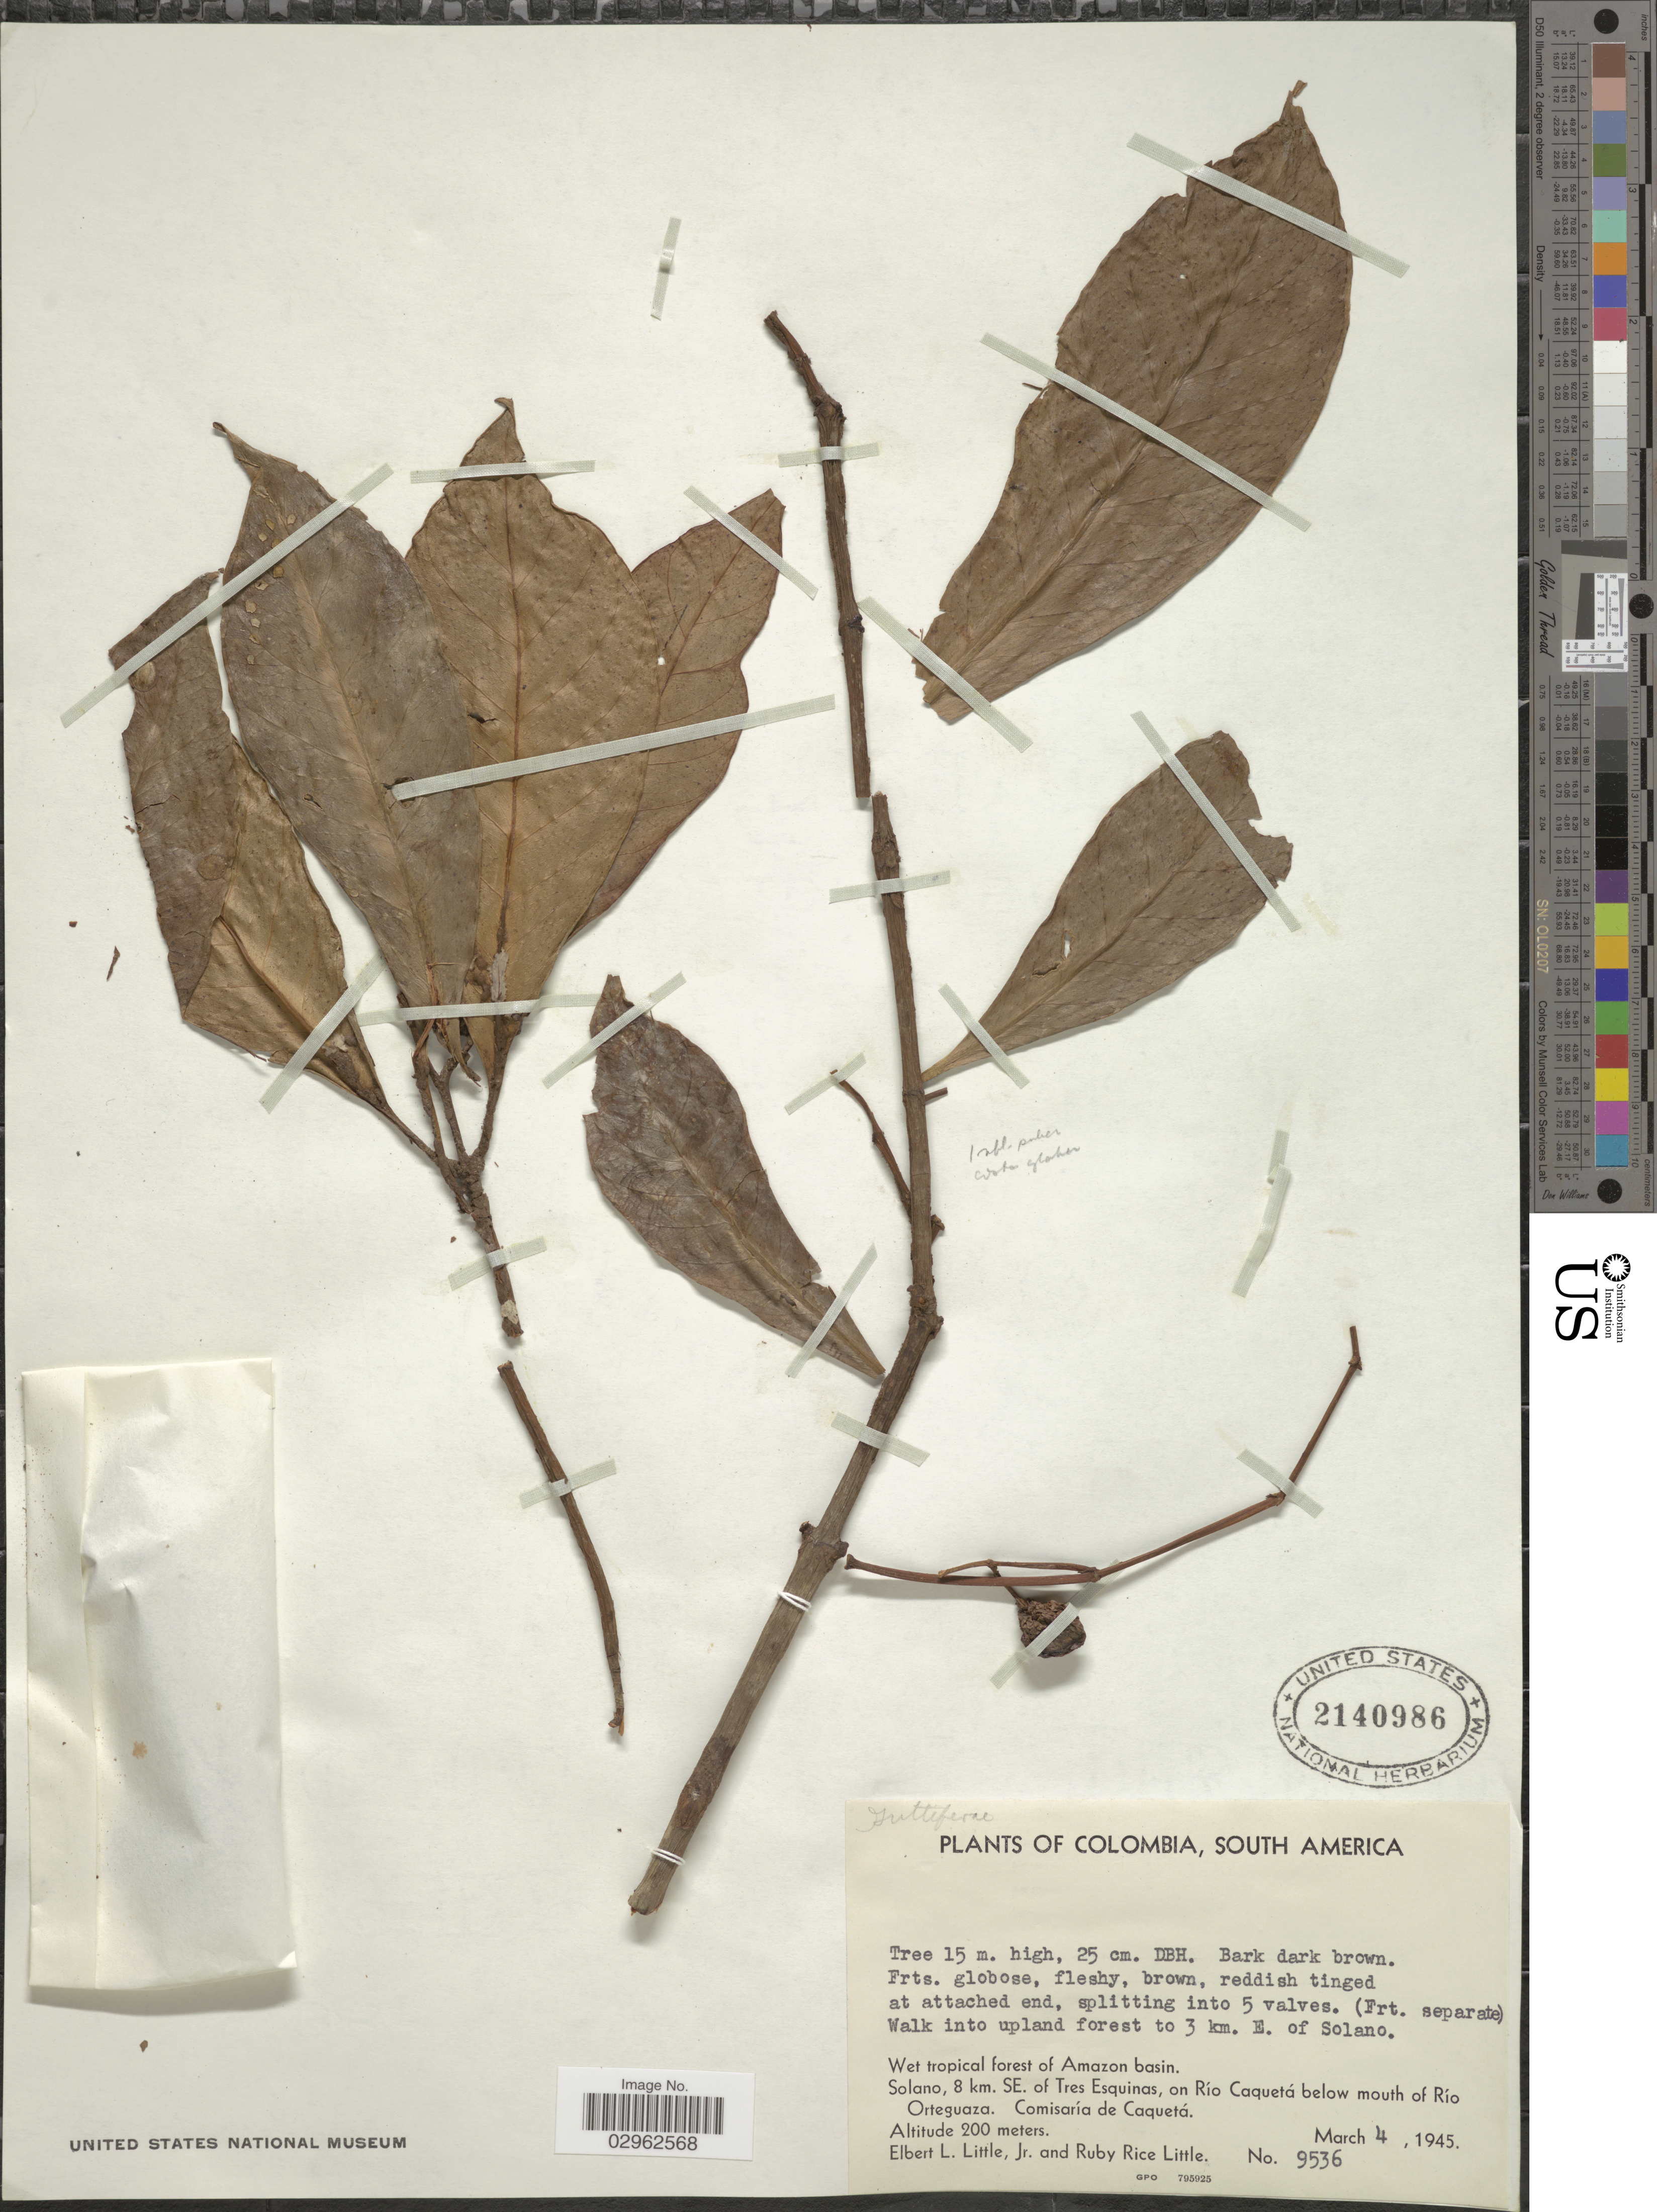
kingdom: Plantae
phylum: Tracheophyta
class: Magnoliopsida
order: Malpighiales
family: Clusiaceae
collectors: E. L. Little & R. R. Little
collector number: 9536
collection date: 1945-03-04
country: Colombia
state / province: Caquetá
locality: Walk into upland forest to 3 km. E. of Solano. Wet tropical forest of Amazon basin. Solano, 8 km. SE. of Tres Esquinas, on Río Caquetá below mouth of Río Orteguaza. Comisaría de Caquetá.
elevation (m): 200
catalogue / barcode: US 2140986